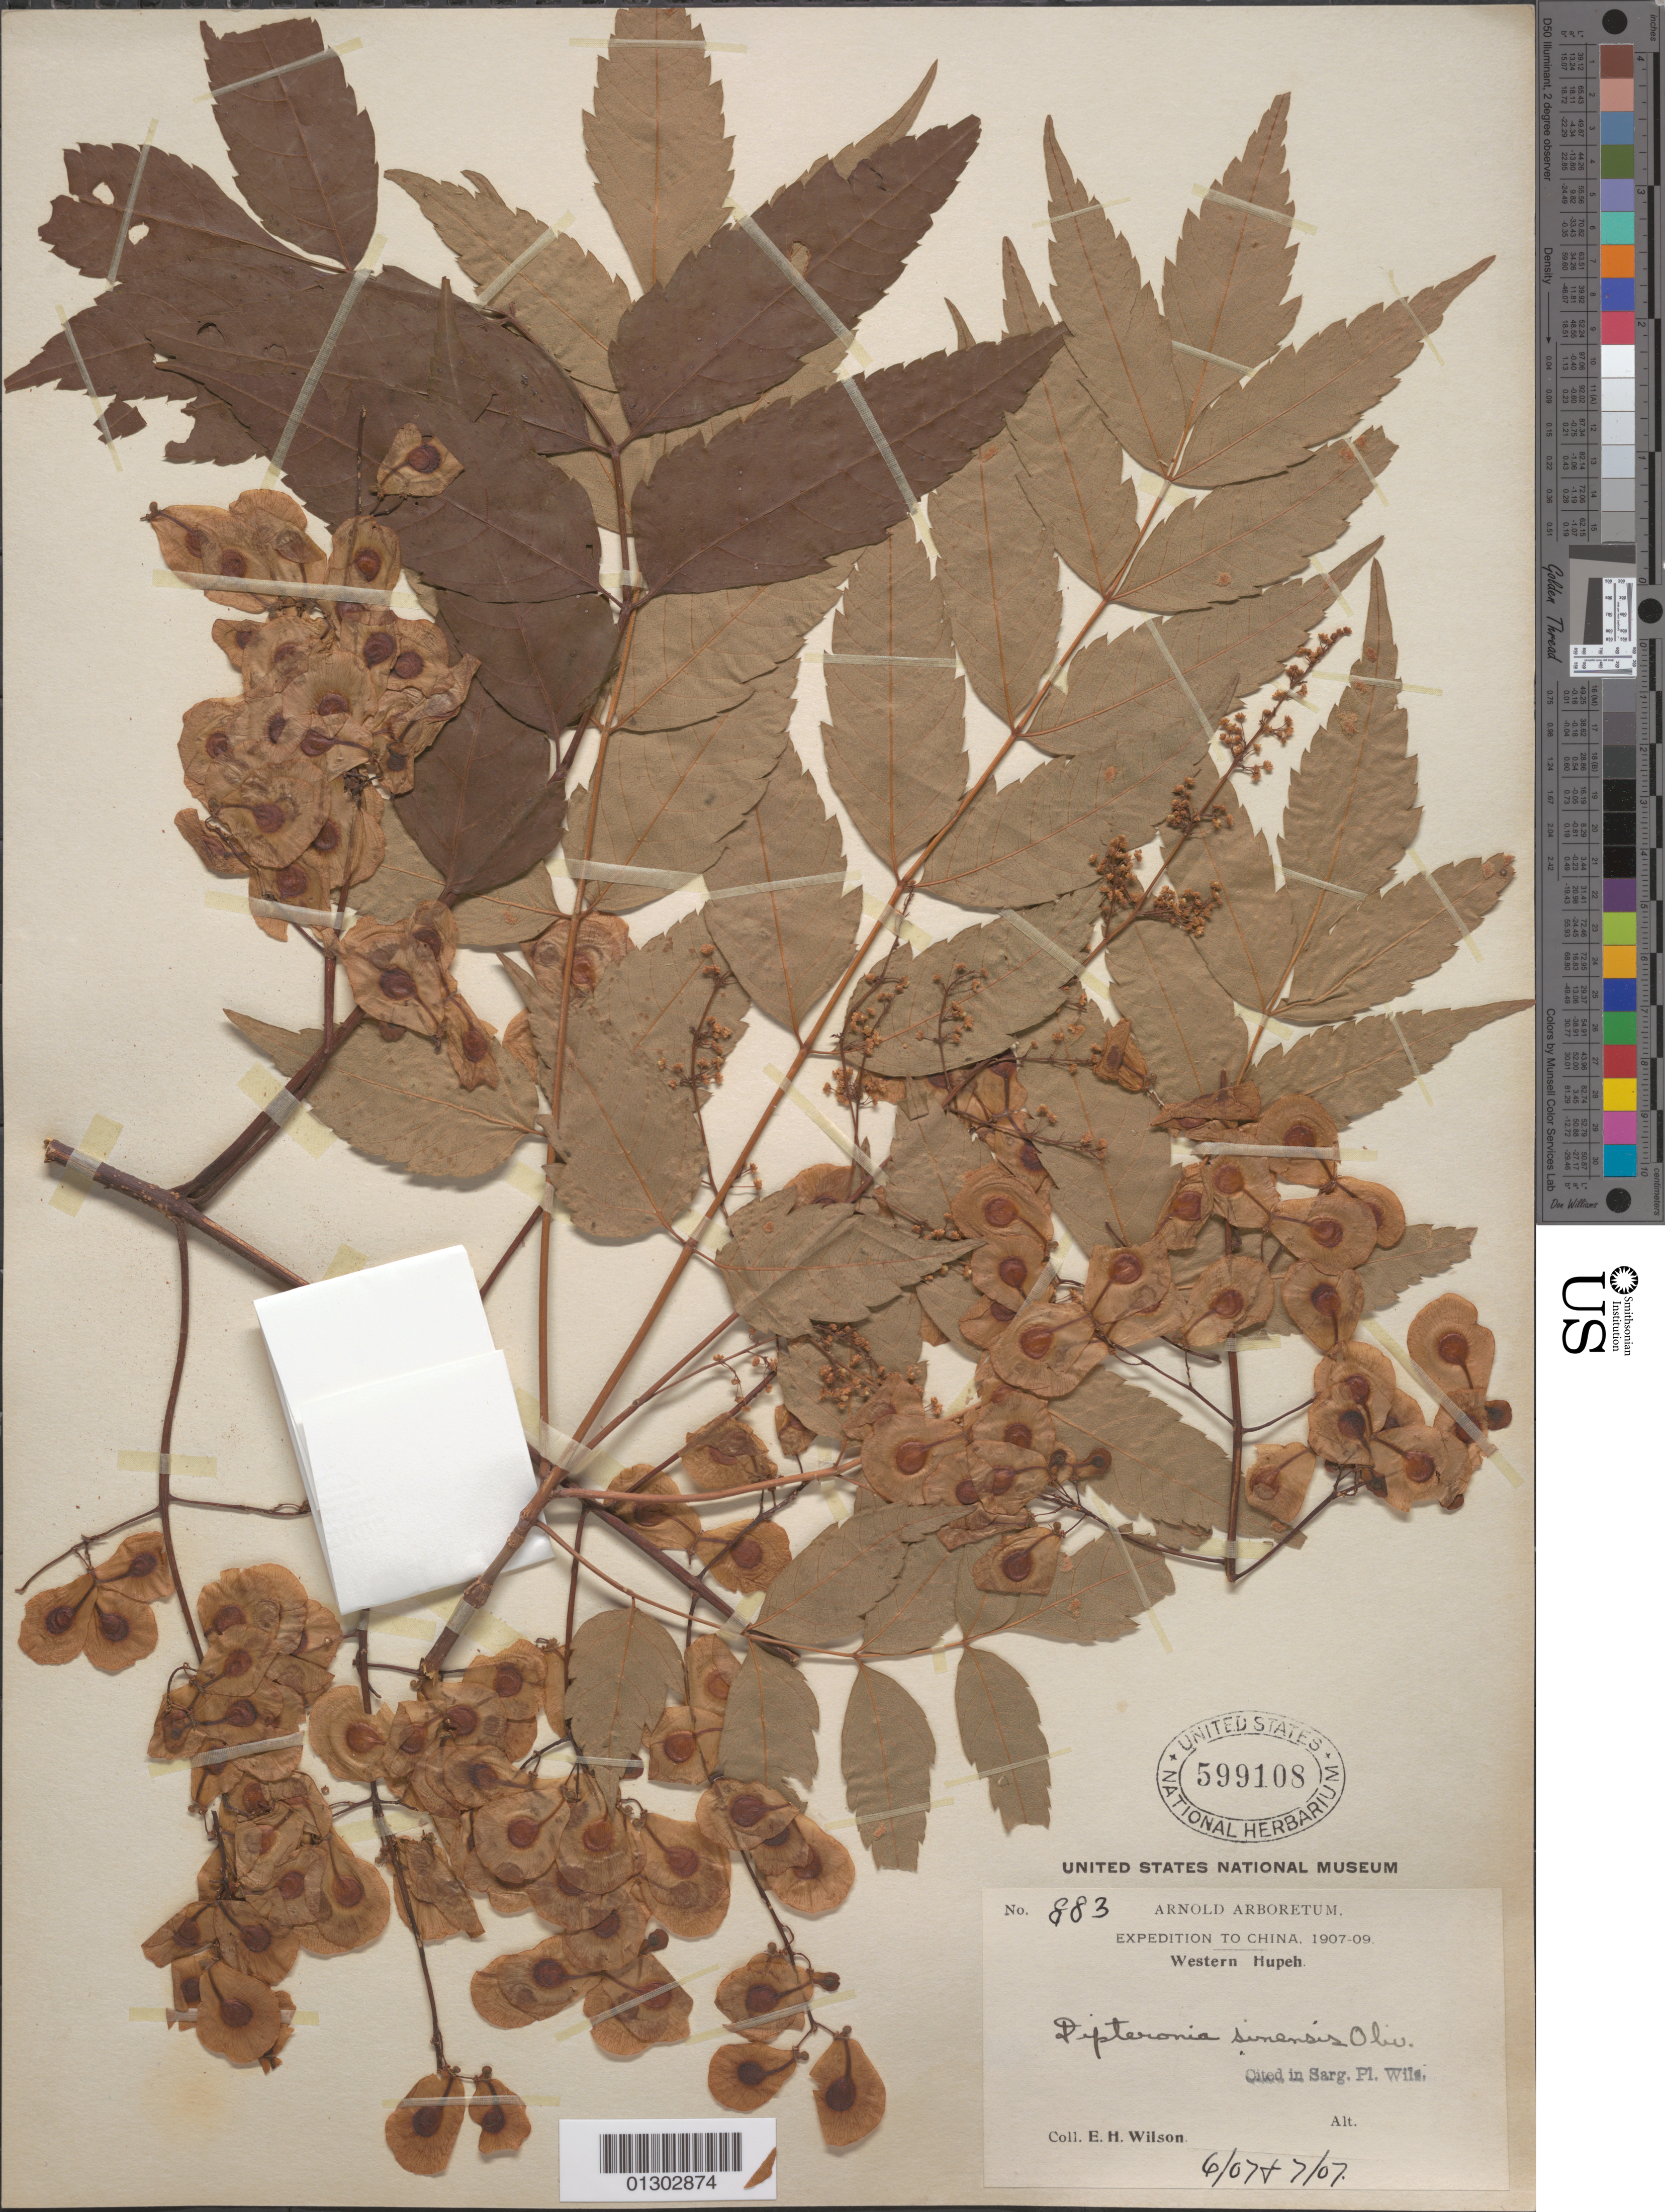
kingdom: Plantae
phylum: Tracheophyta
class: Magnoliopsida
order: Sapindales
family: Sapindaceae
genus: Dipteronia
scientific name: Dipteronia sinensis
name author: Oliv.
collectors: E. H. Wilson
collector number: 883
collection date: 1907-06/1907-07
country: China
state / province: Hubei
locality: Western Hupeh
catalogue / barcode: US 599108